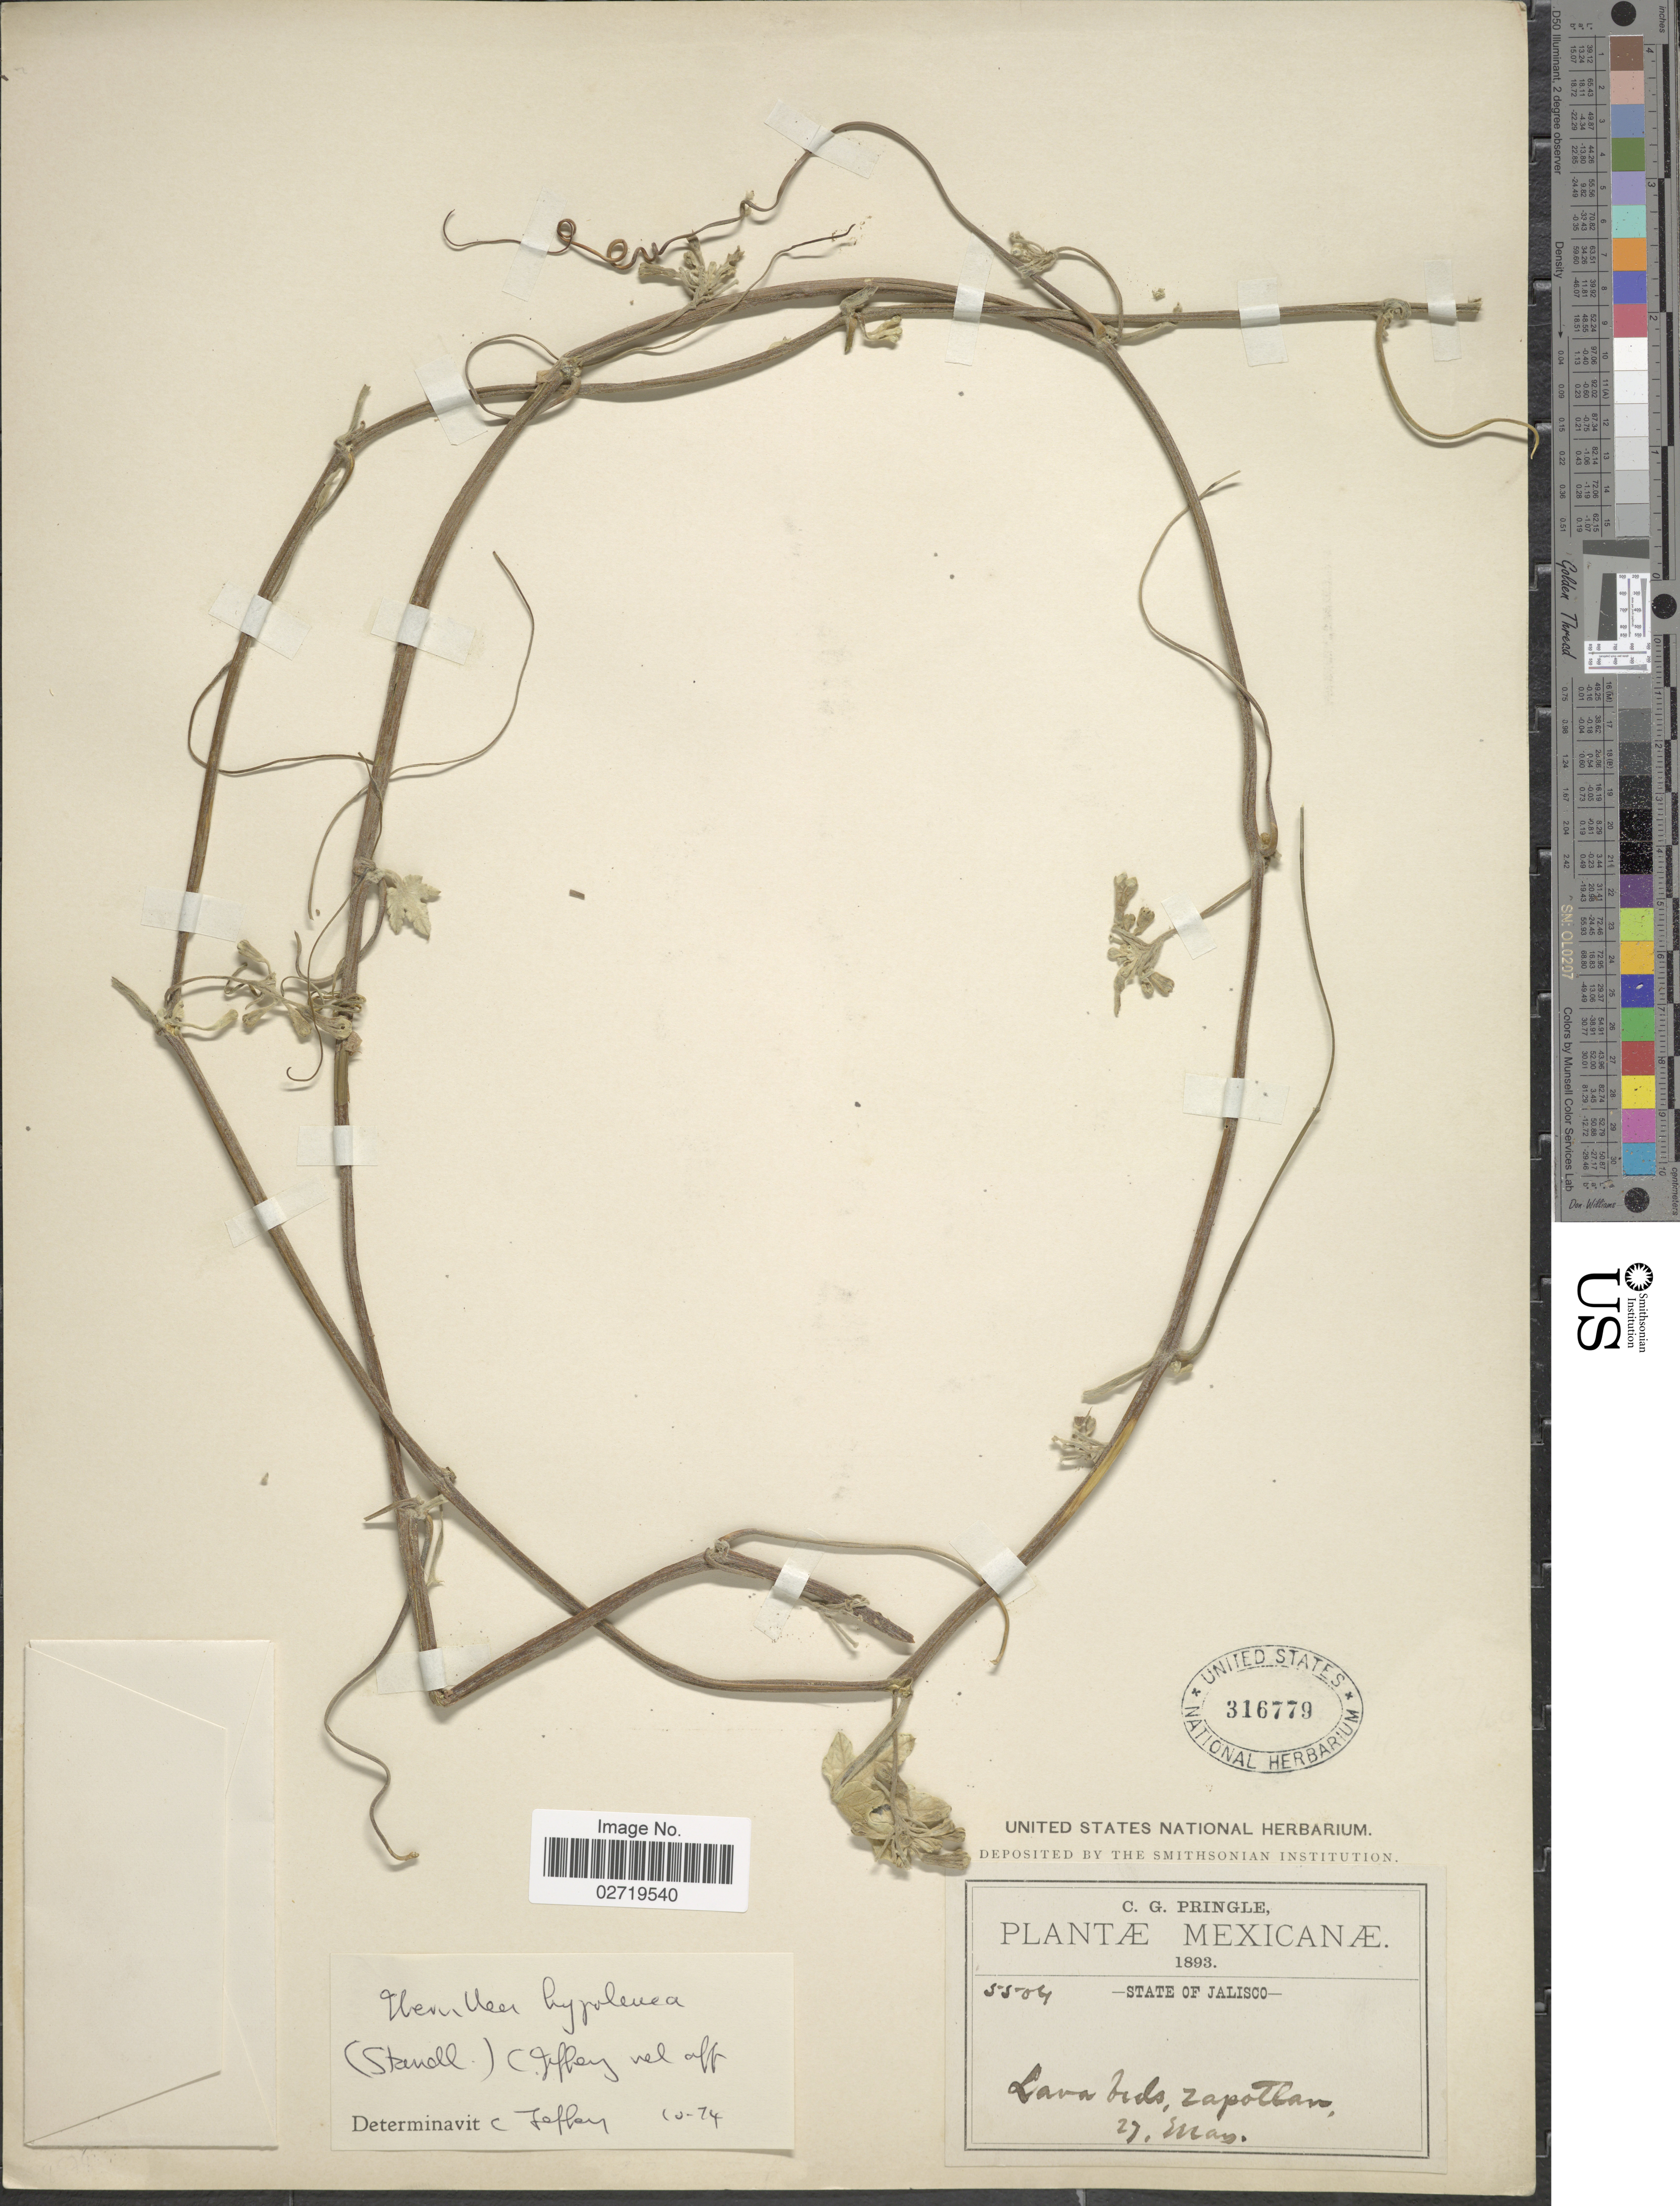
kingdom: Plantae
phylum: Tracheophyta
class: Magnoliopsida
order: Cucurbitales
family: Cucurbitaceae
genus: Ibervillea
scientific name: Ibervillea hypoleuca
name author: (Standl.) C. Jeffrey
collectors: C. G. Pringle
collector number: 5504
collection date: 1893-05-27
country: Mexico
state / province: Jalisco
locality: Lava beds, Zapotlan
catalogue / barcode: US 316779